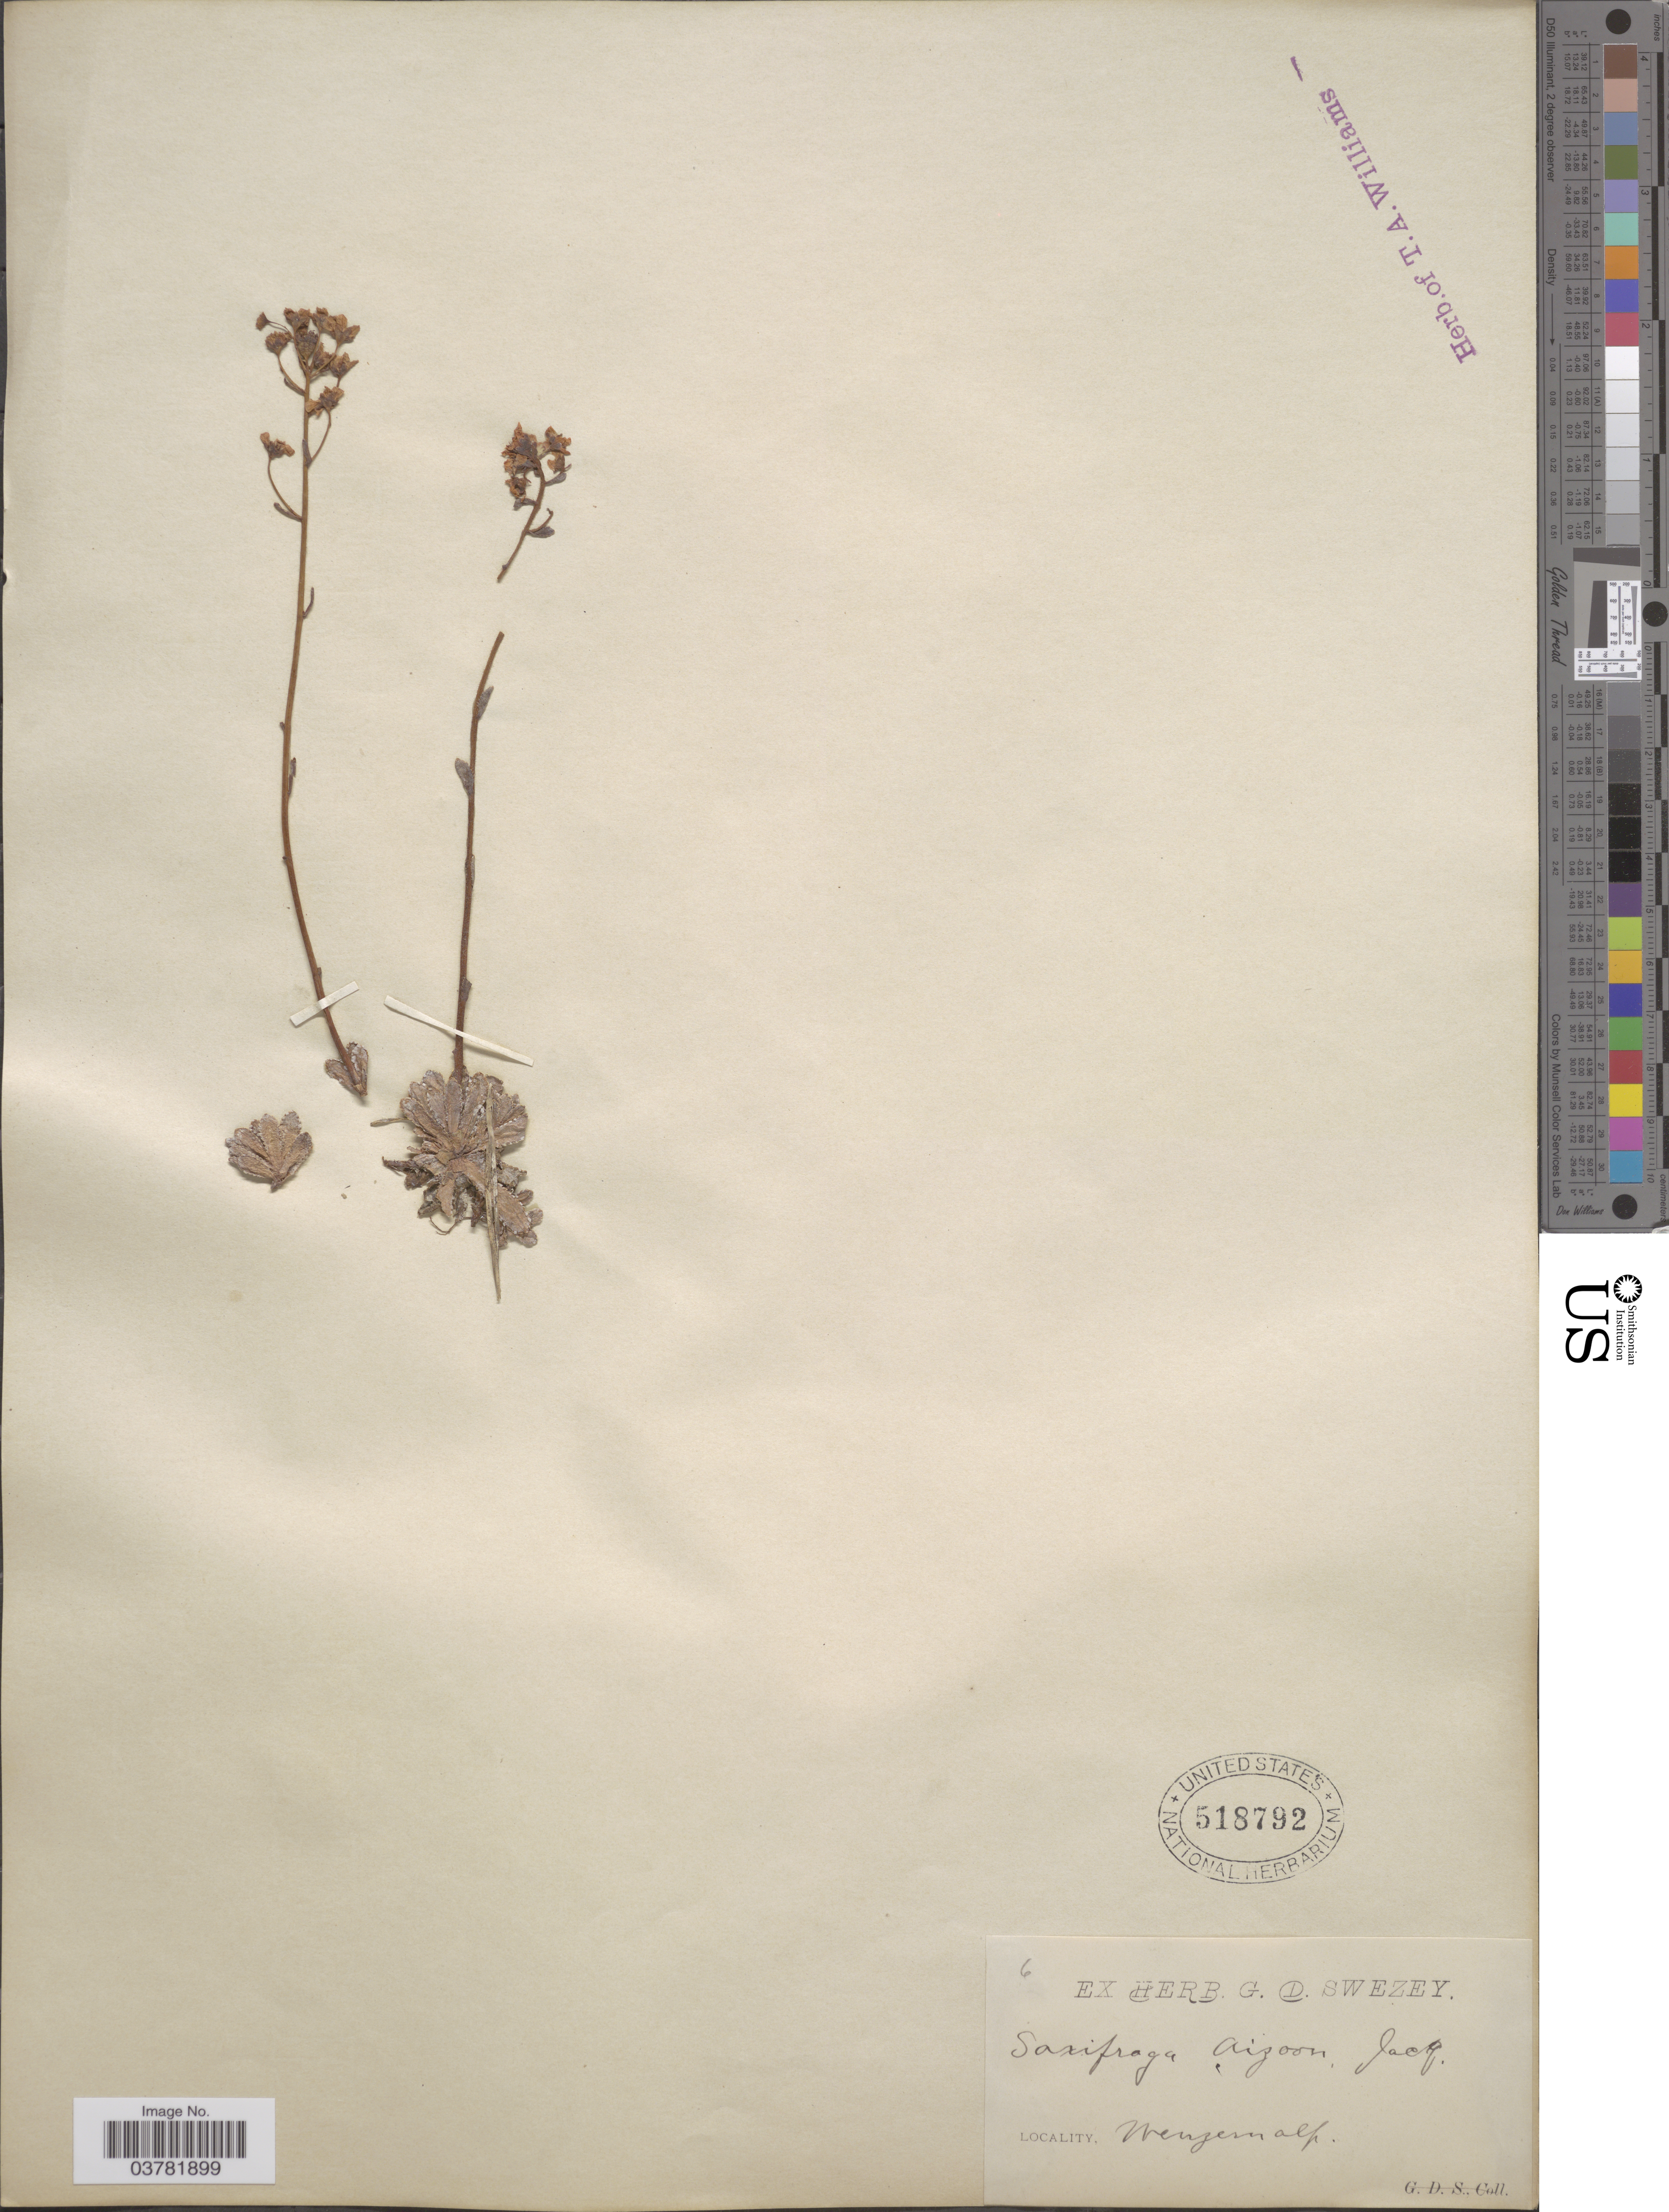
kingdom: Plantae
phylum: Tracheophyta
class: Magnoliopsida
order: Saxifragales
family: Saxifragaceae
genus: Saxifraga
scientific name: Saxifraga aizoon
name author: Jacq.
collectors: ex herb. G. D. Swezey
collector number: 6?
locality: Wenzern alp.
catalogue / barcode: US 518792